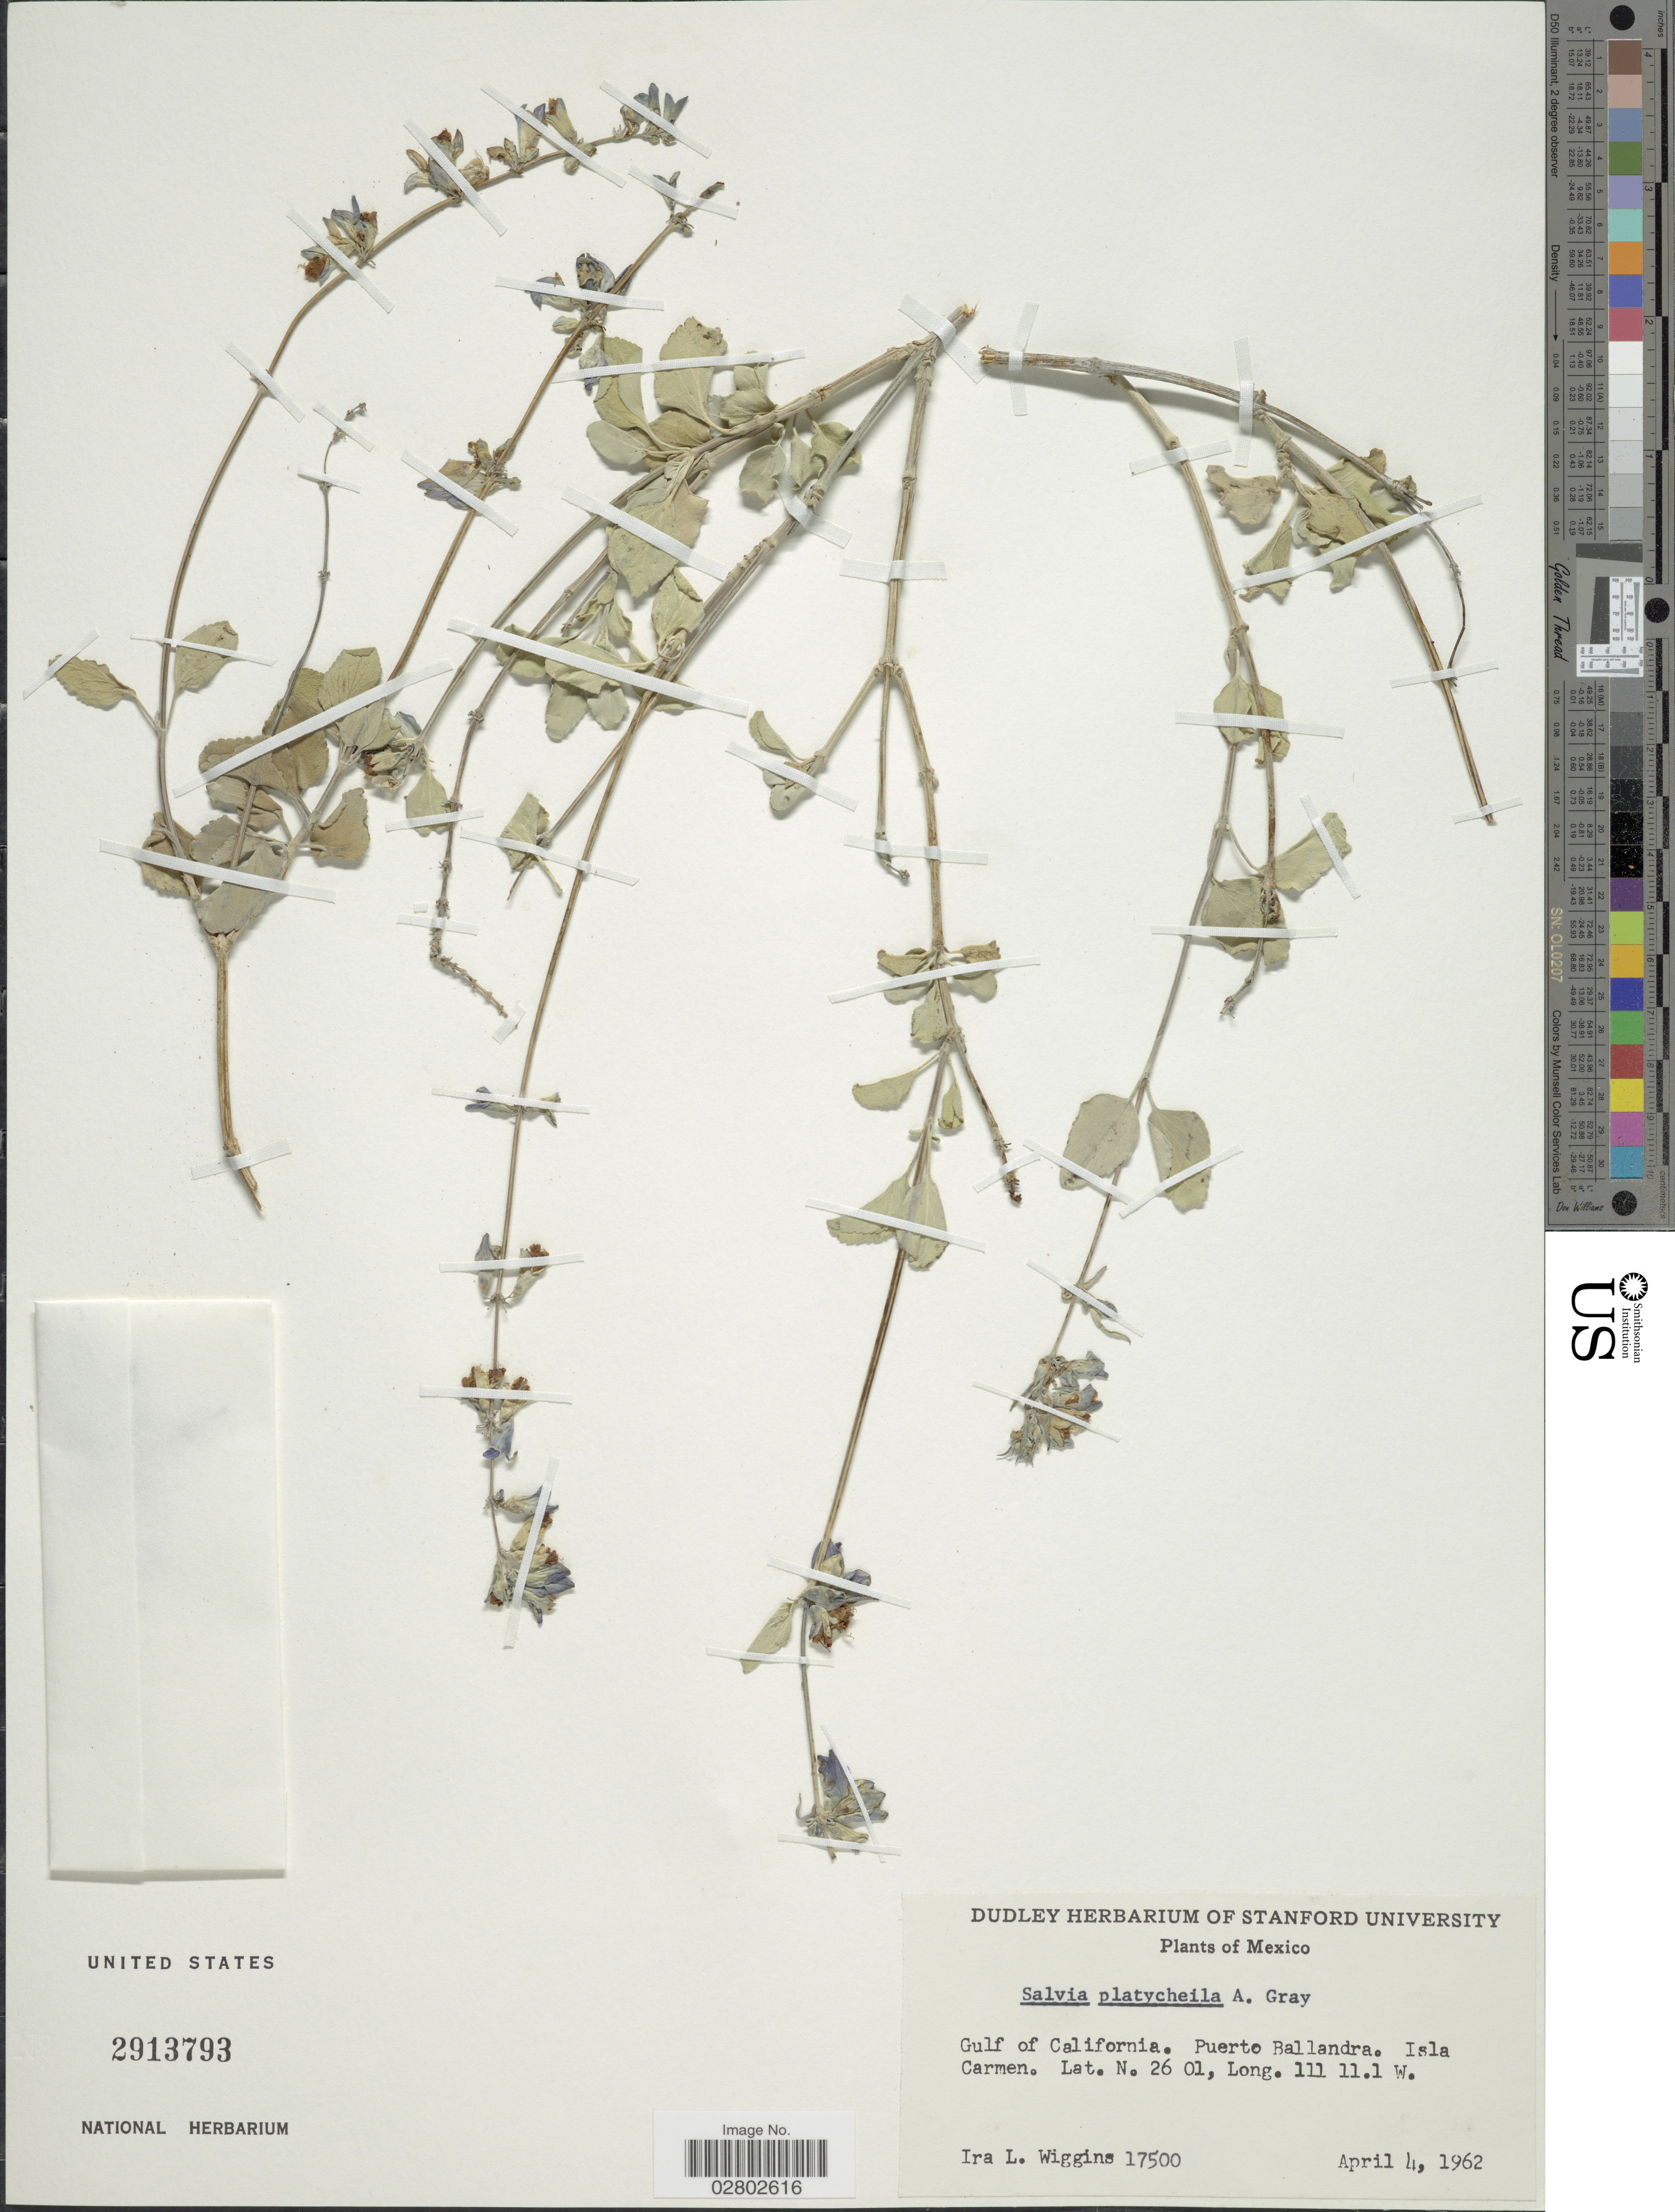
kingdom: Plantae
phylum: Tracheophyta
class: Magnoliopsida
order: Lamiales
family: Lamiaceae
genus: Salvia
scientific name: Salvia platycheila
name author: A. Gray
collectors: I. L. Wiggins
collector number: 17500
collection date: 1962-04-04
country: Mexico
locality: Gulf of California. Puerto Ballandra. Isla Carmen.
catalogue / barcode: US 2913793